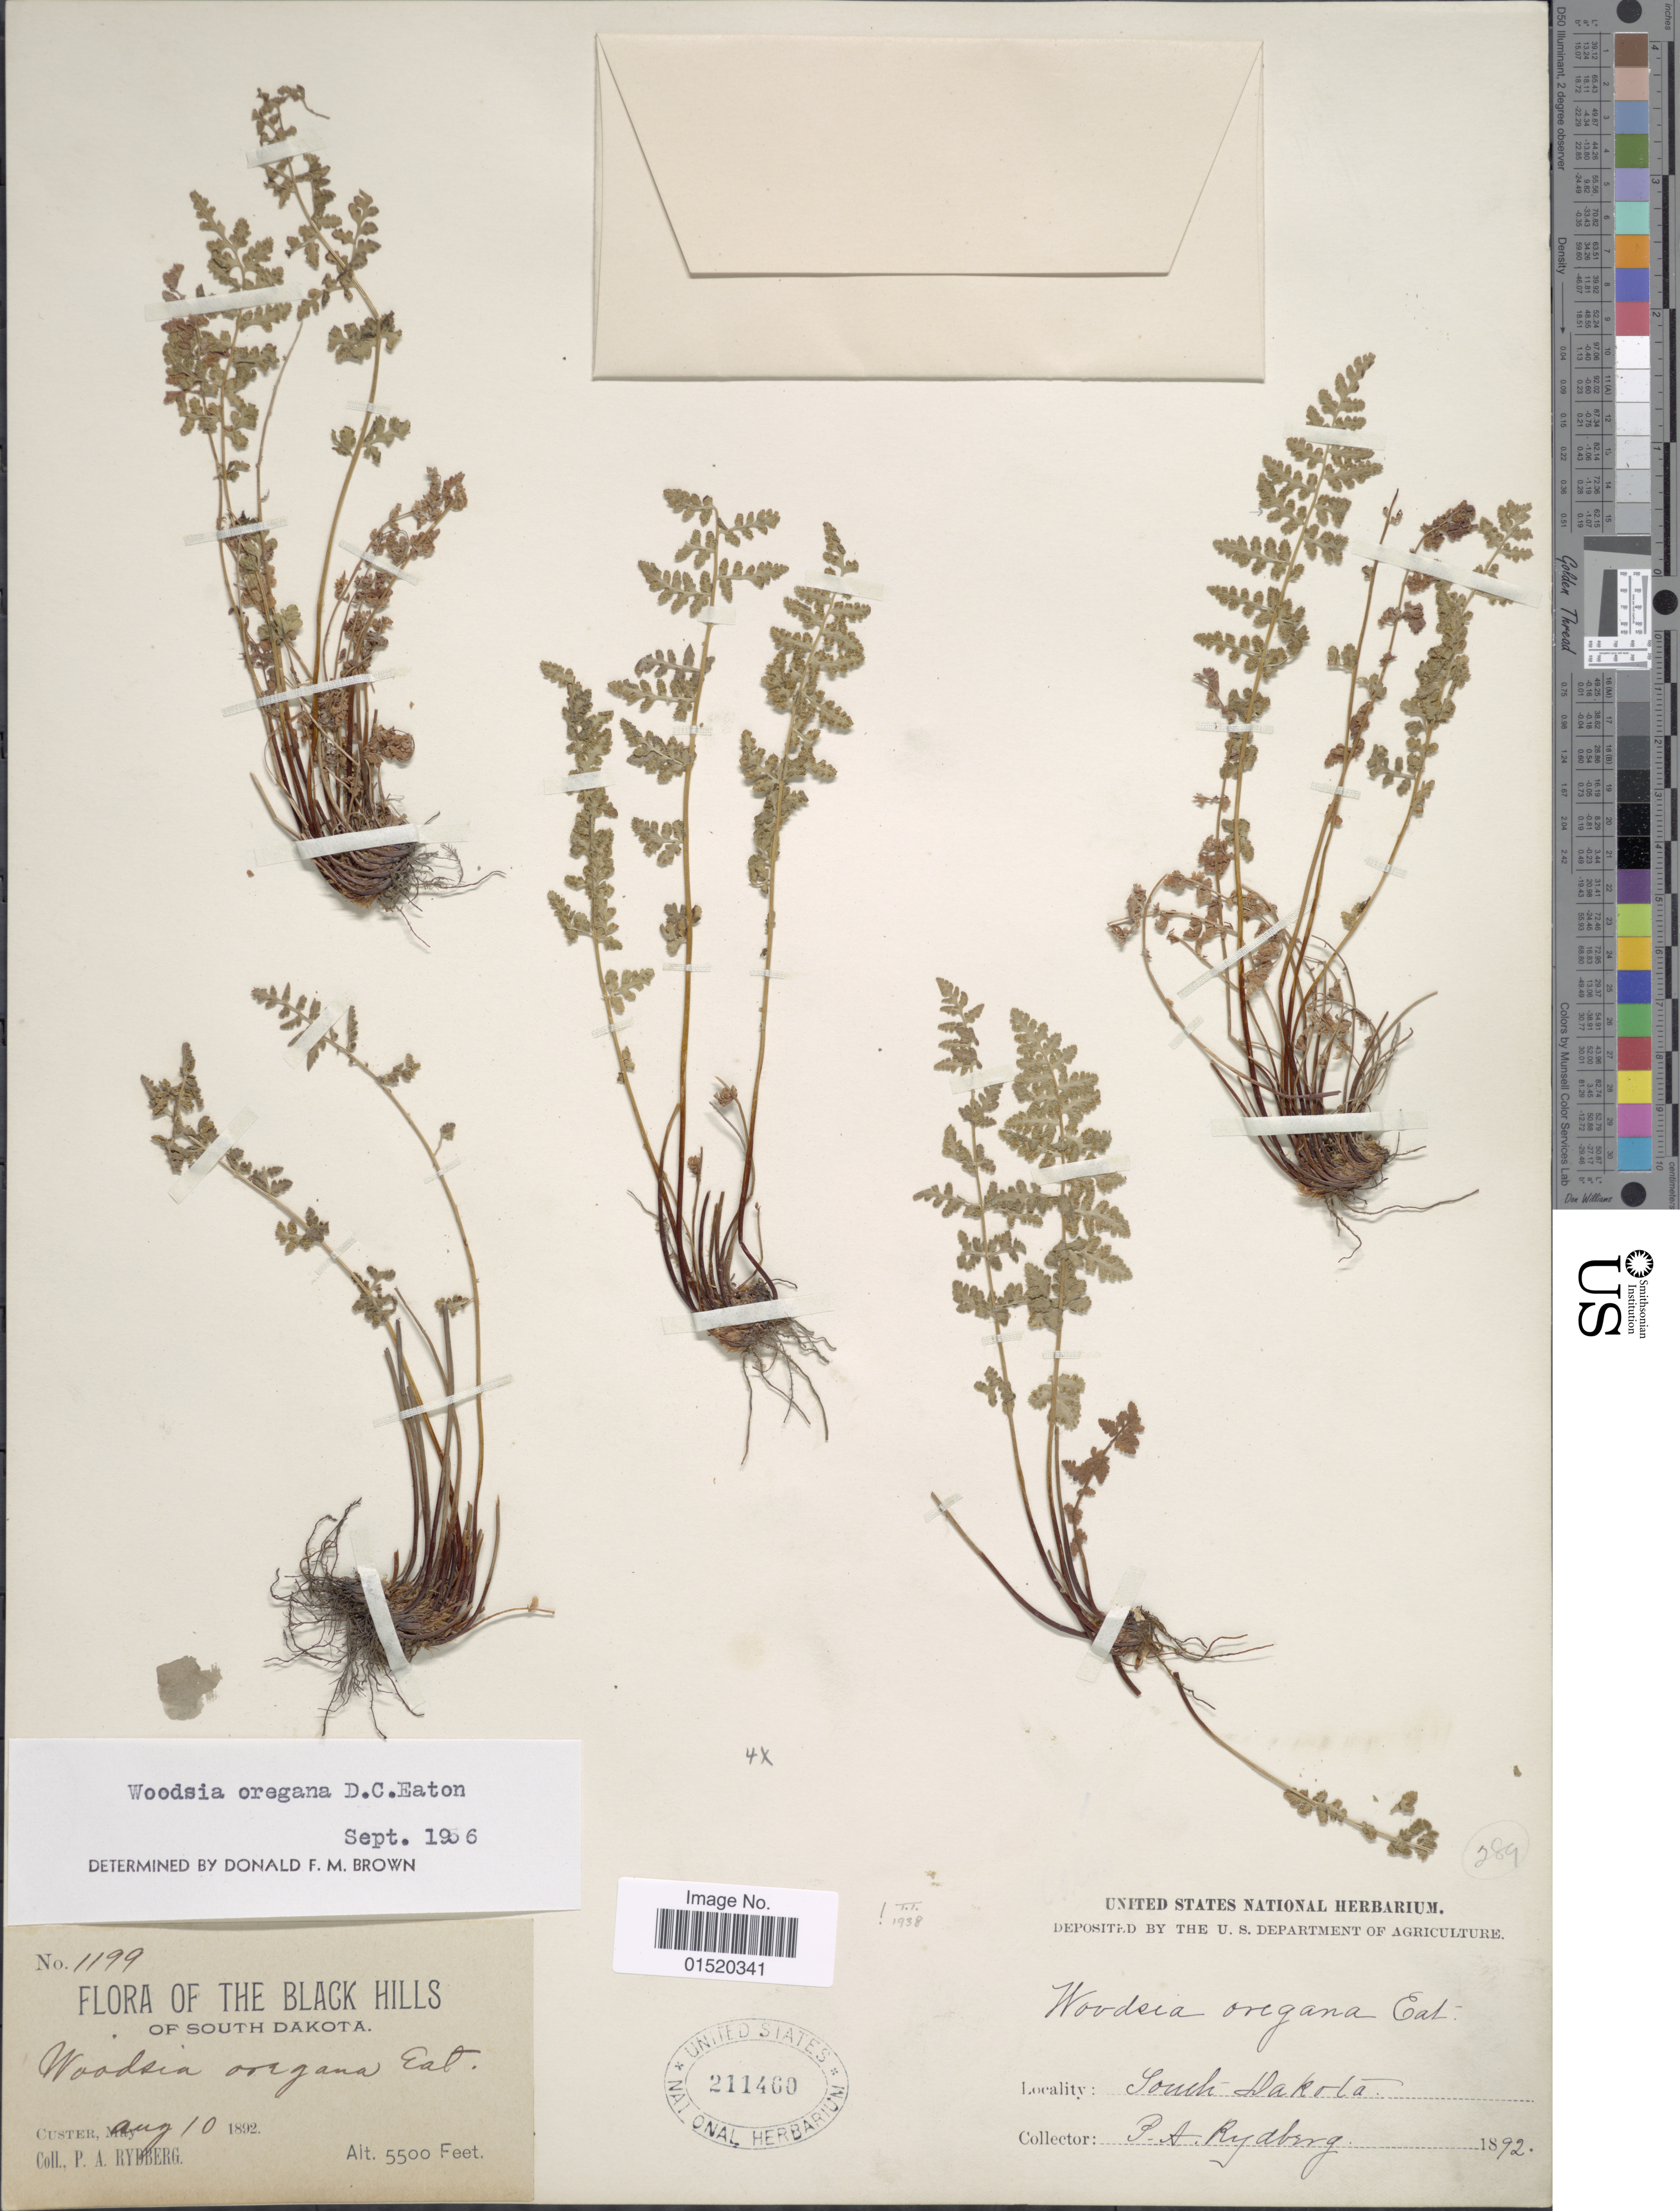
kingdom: Plantae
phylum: Tracheophyta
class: Polypodiopsida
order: Polypodiales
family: Woodsiaceae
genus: Woodsia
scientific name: Woodsia oregana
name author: D.C. Eaton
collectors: P. A. Rydberg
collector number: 1199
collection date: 1892-08-10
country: United States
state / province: South Dakota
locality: The Black Hills of South Dakota, Custer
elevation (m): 1676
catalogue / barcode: US 211460